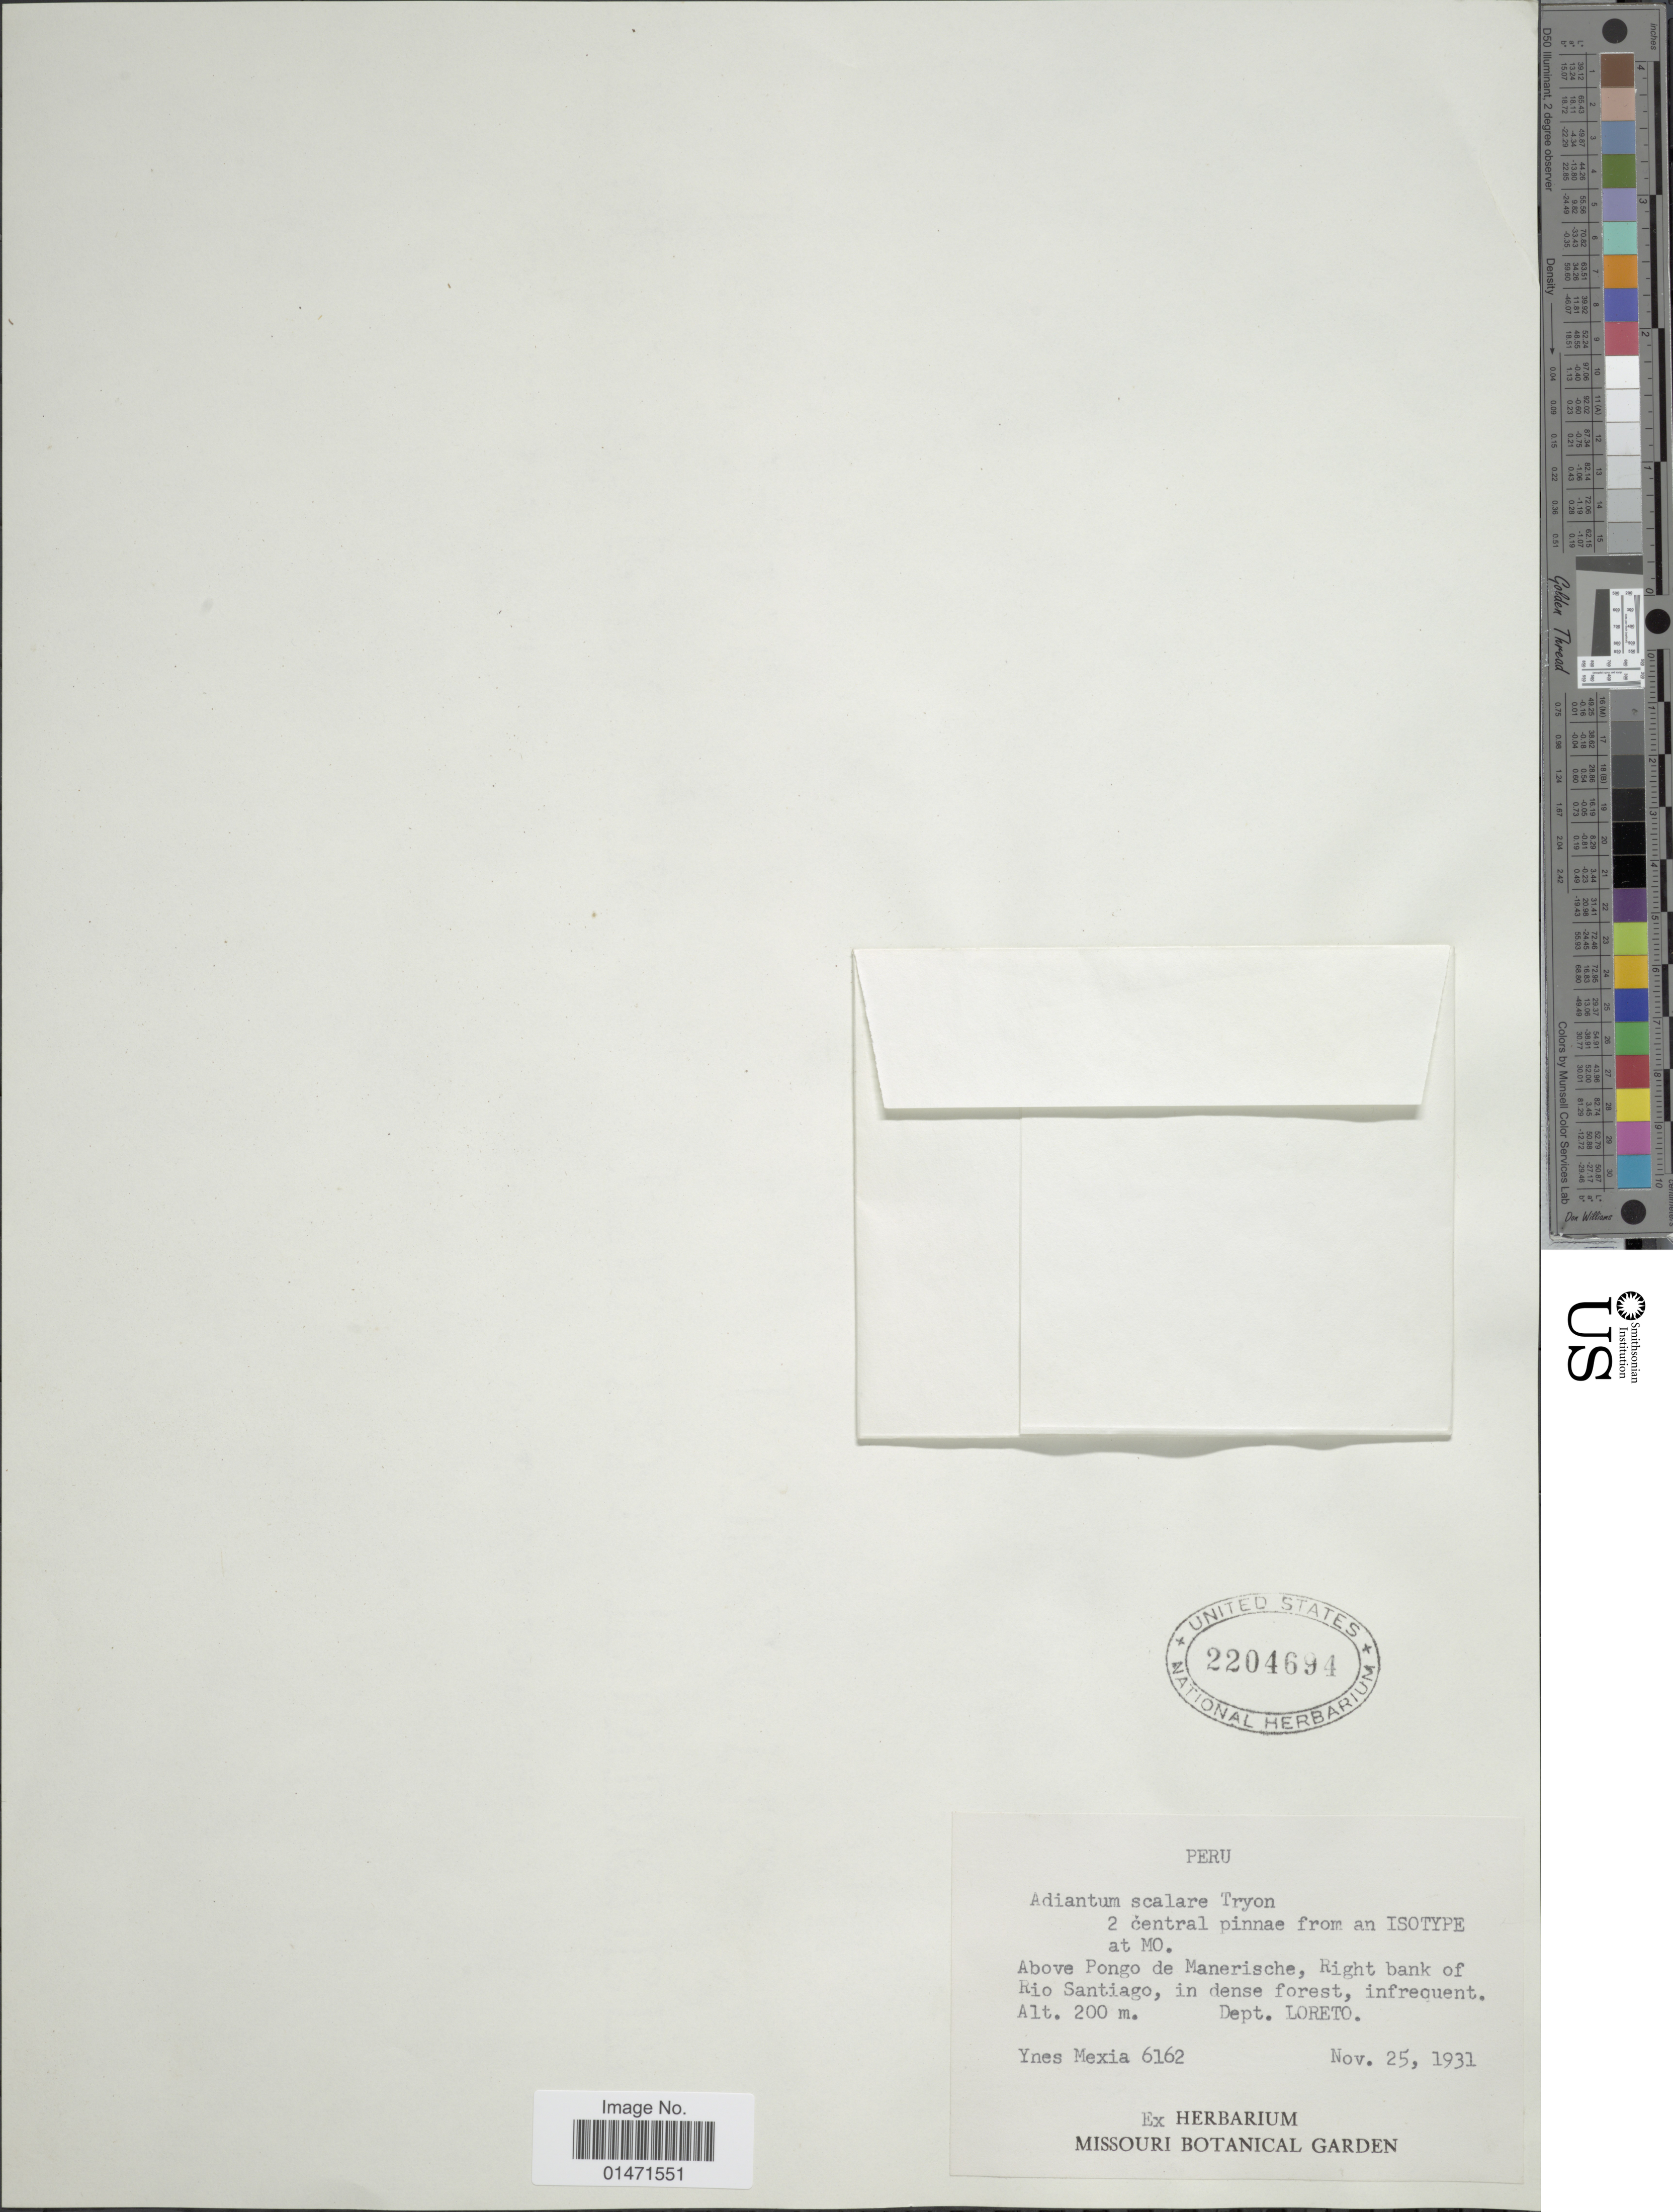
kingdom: Plantae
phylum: Tracheophyta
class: Polypodiopsida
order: Polypodiales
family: Pteridaceae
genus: Adiantum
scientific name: Adiantum scalare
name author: R.M. Tryon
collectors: Y. Mexia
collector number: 6162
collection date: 1931-11-25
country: Peru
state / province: Loreto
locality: Above Pongo de Manerische, Right bank of Rio Santiago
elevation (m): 200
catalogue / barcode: US 2204694